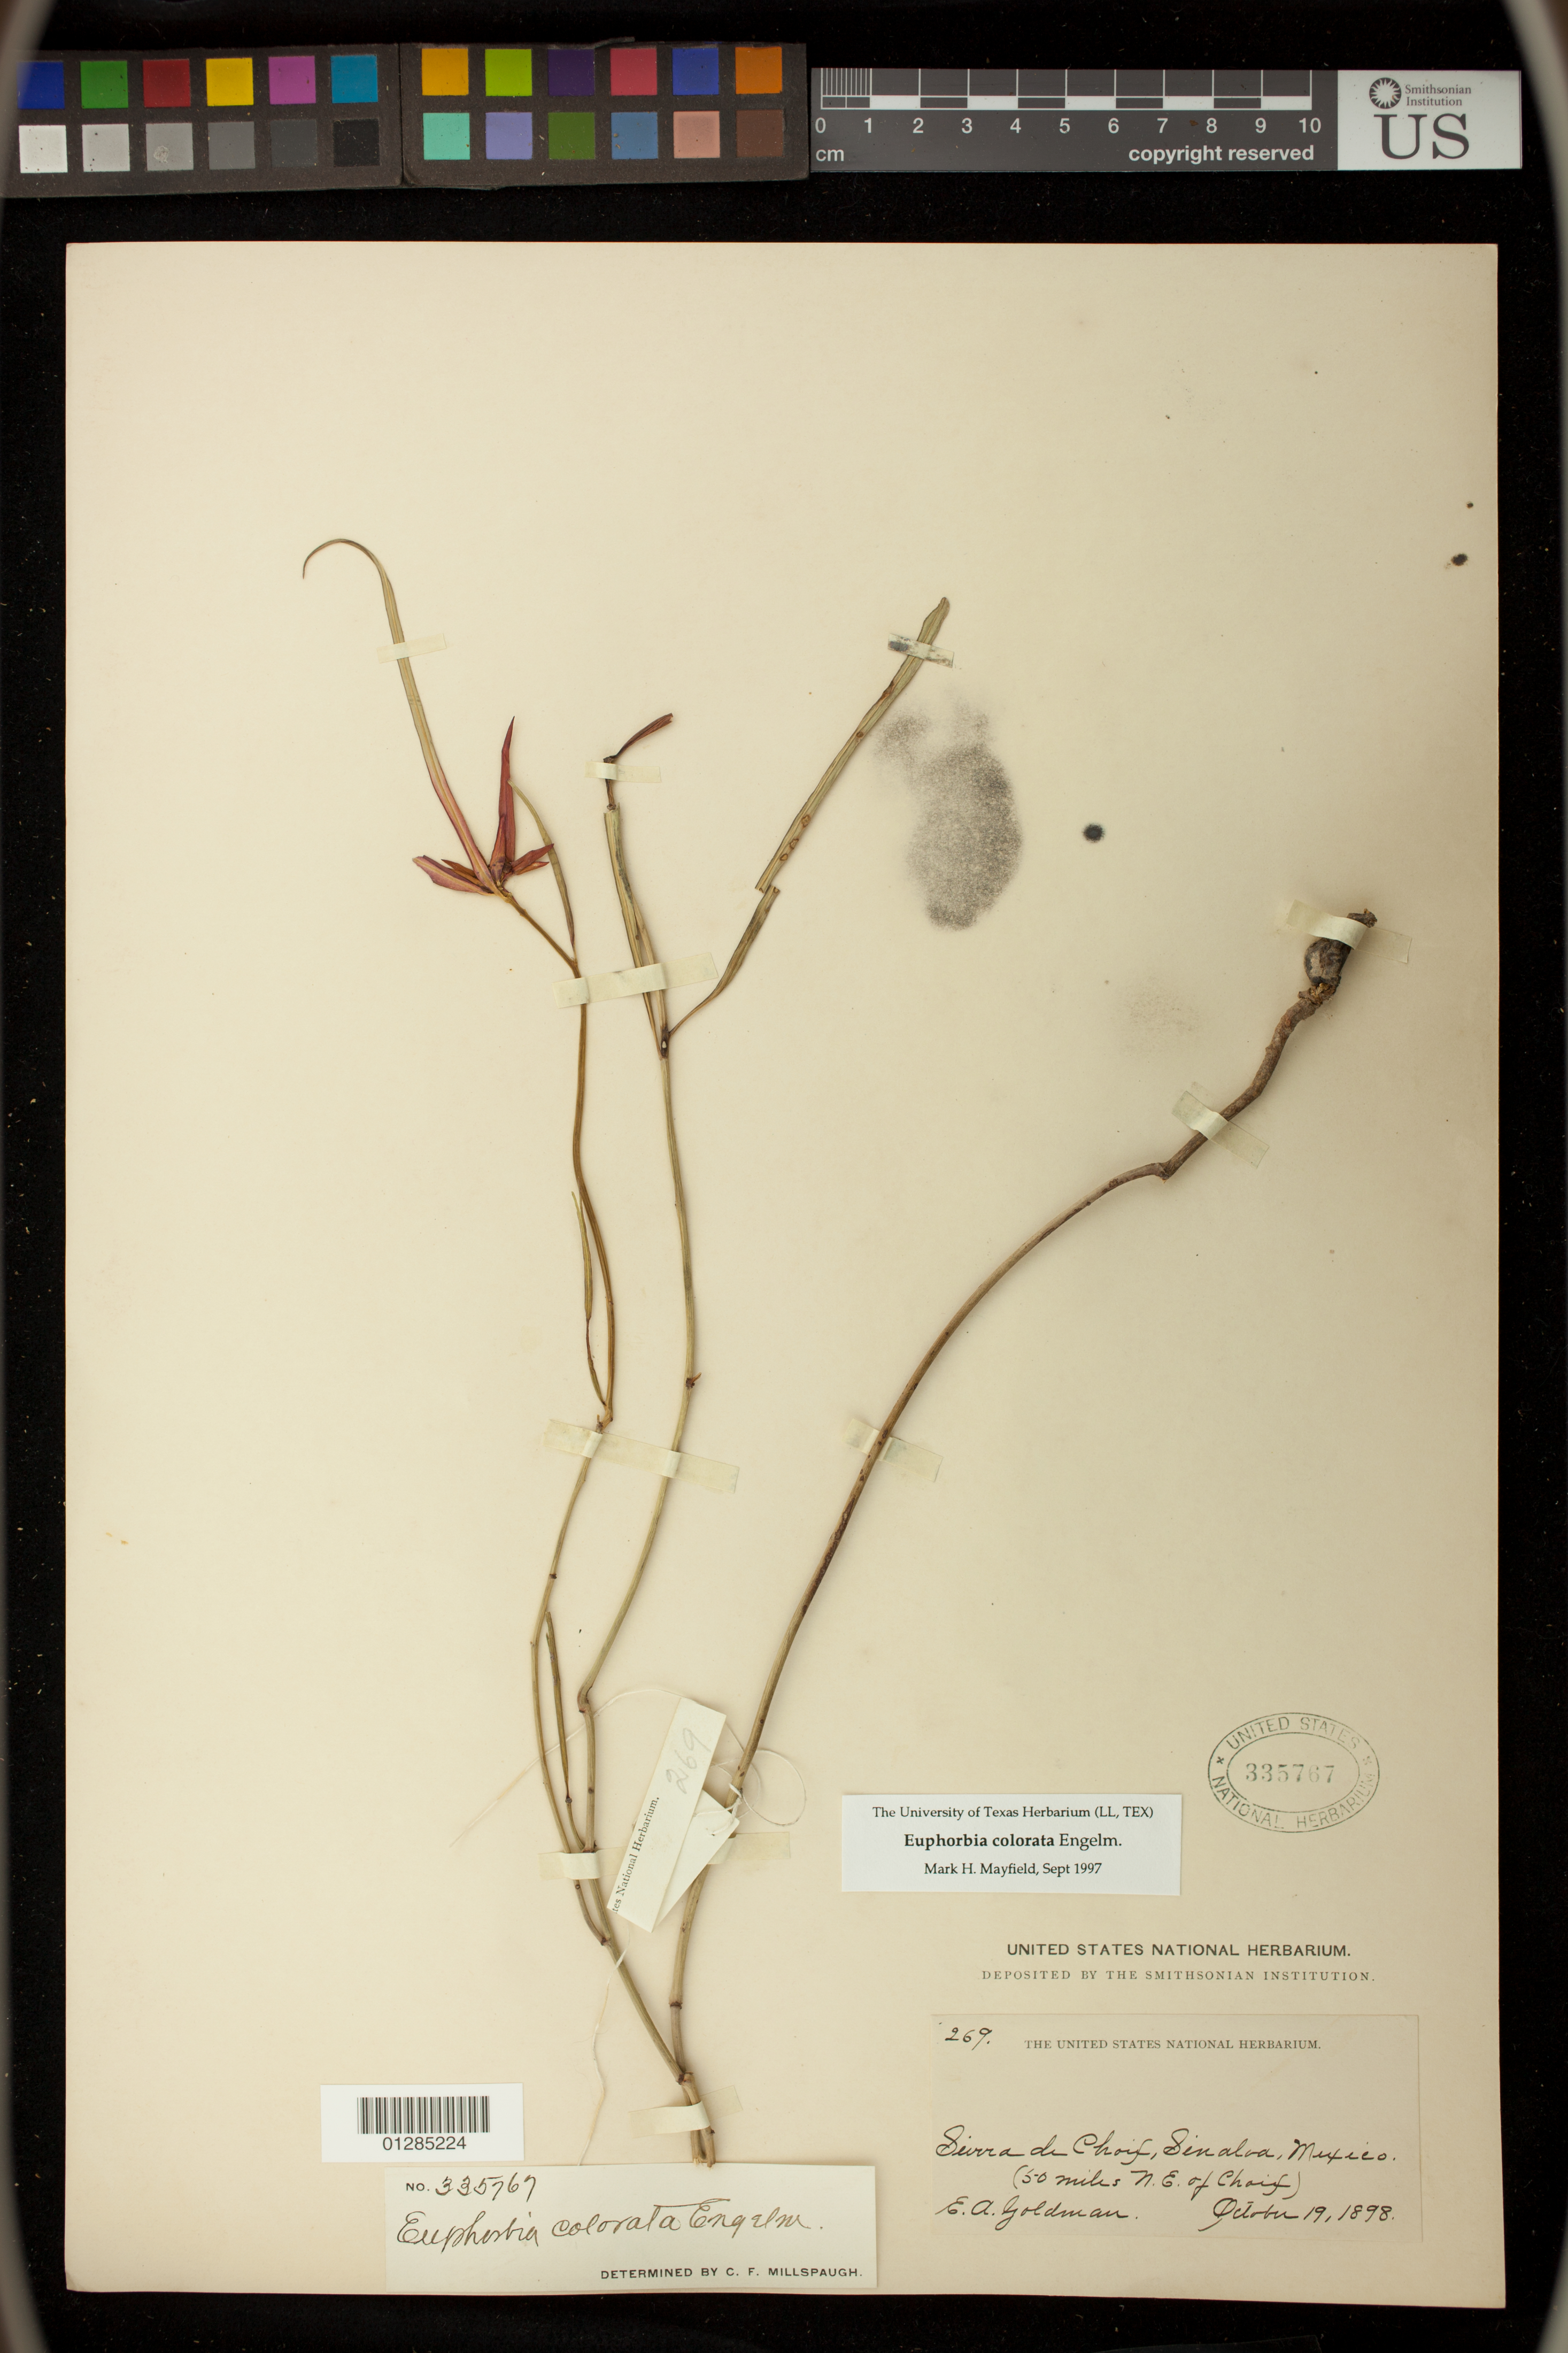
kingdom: Plantae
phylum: Tracheophyta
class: Magnoliopsida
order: Malpighiales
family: Euphorbiaceae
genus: Euphorbia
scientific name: Euphorbia colorata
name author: Engelm.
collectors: E. A. Goldman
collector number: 269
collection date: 1898-10-19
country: Mexico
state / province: Sinaloa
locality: Sierra de Choix (50 miles N.E. of Choix)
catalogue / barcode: US 335767